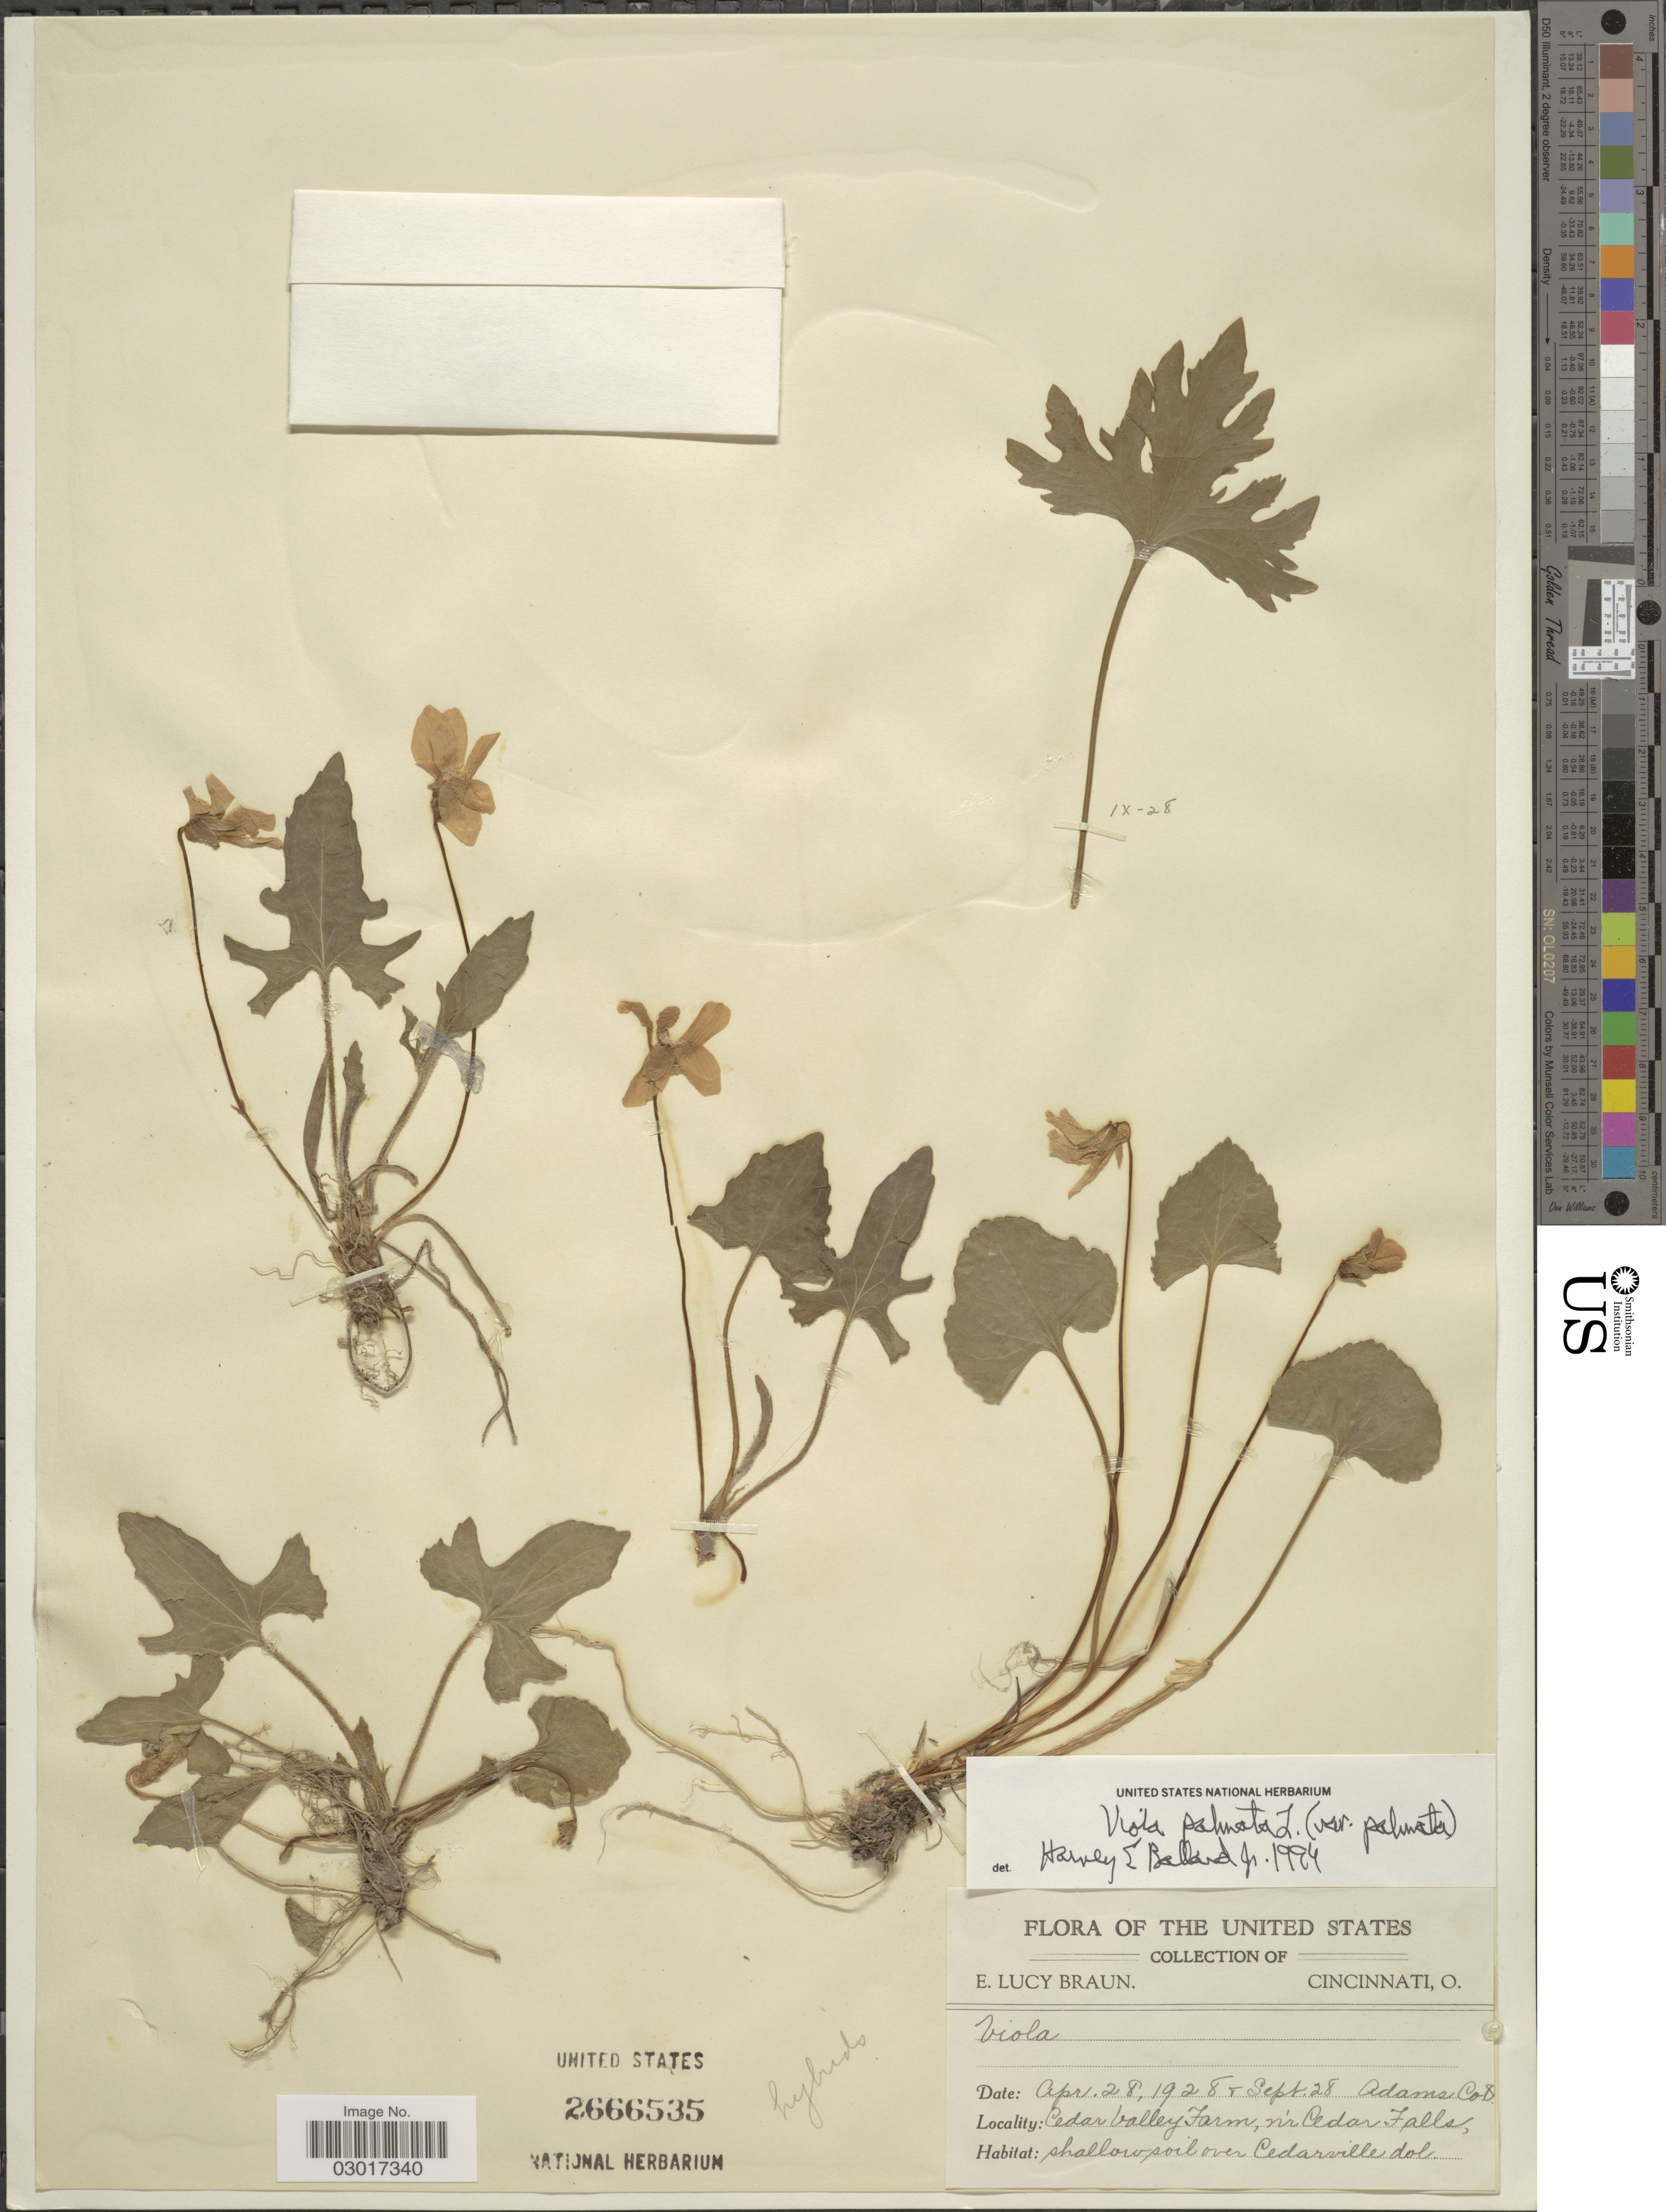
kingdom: Plantae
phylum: Tracheophyta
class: Magnoliopsida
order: Malpighiales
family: Violaceae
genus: Viola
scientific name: Viola triloba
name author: Schwein.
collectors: E. L. Braun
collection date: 1928-04-28/1928-09-28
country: United States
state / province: Ohio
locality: Adams Co, Cedar Valley Farm, nr Cedar Falls.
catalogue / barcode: US 2666535